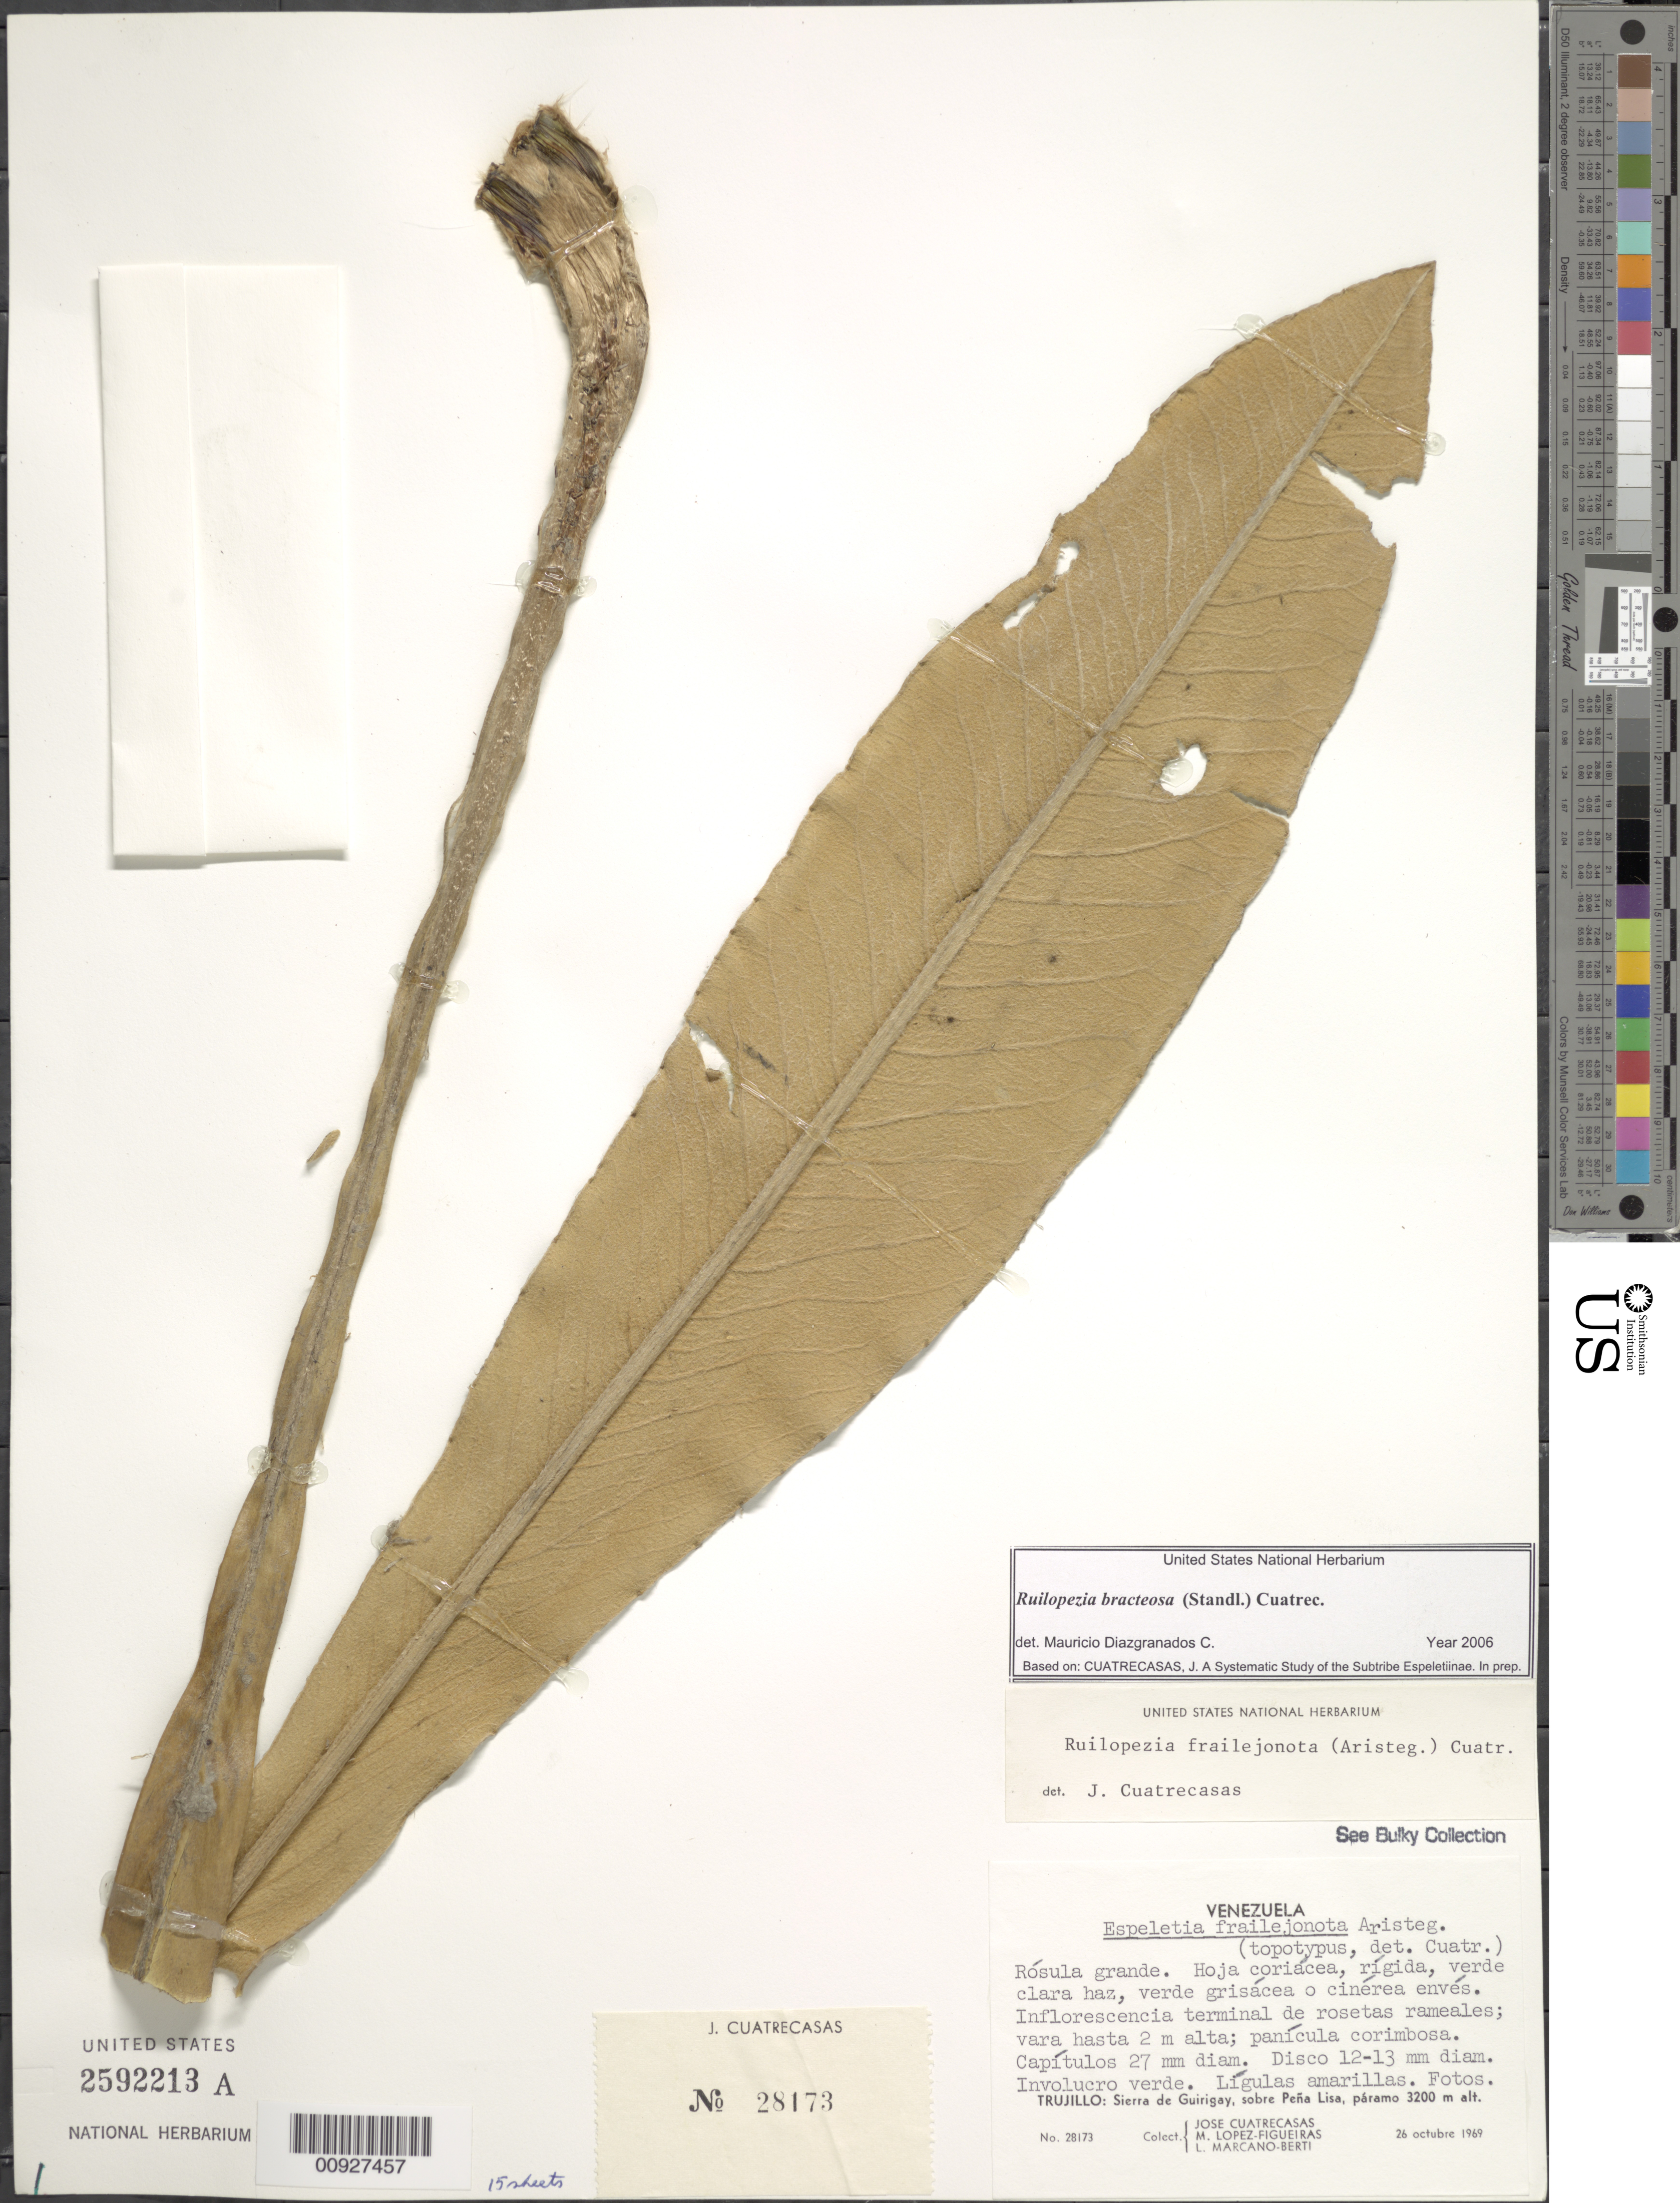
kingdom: Plantae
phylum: Tracheophyta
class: Magnoliopsida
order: Asterales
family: Asteraceae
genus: Ruilopezia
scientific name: Ruilopezia bracteosa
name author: (Standl.) Cuatrec.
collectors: J. Cuatrecasas, M. López Figueiras & L. Marcano-Berti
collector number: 28173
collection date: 1969-10-26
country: Venezuela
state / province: Trujillo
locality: Sierra de Guirigay, sobre Pena Lisa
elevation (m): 3200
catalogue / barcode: US 2592213A